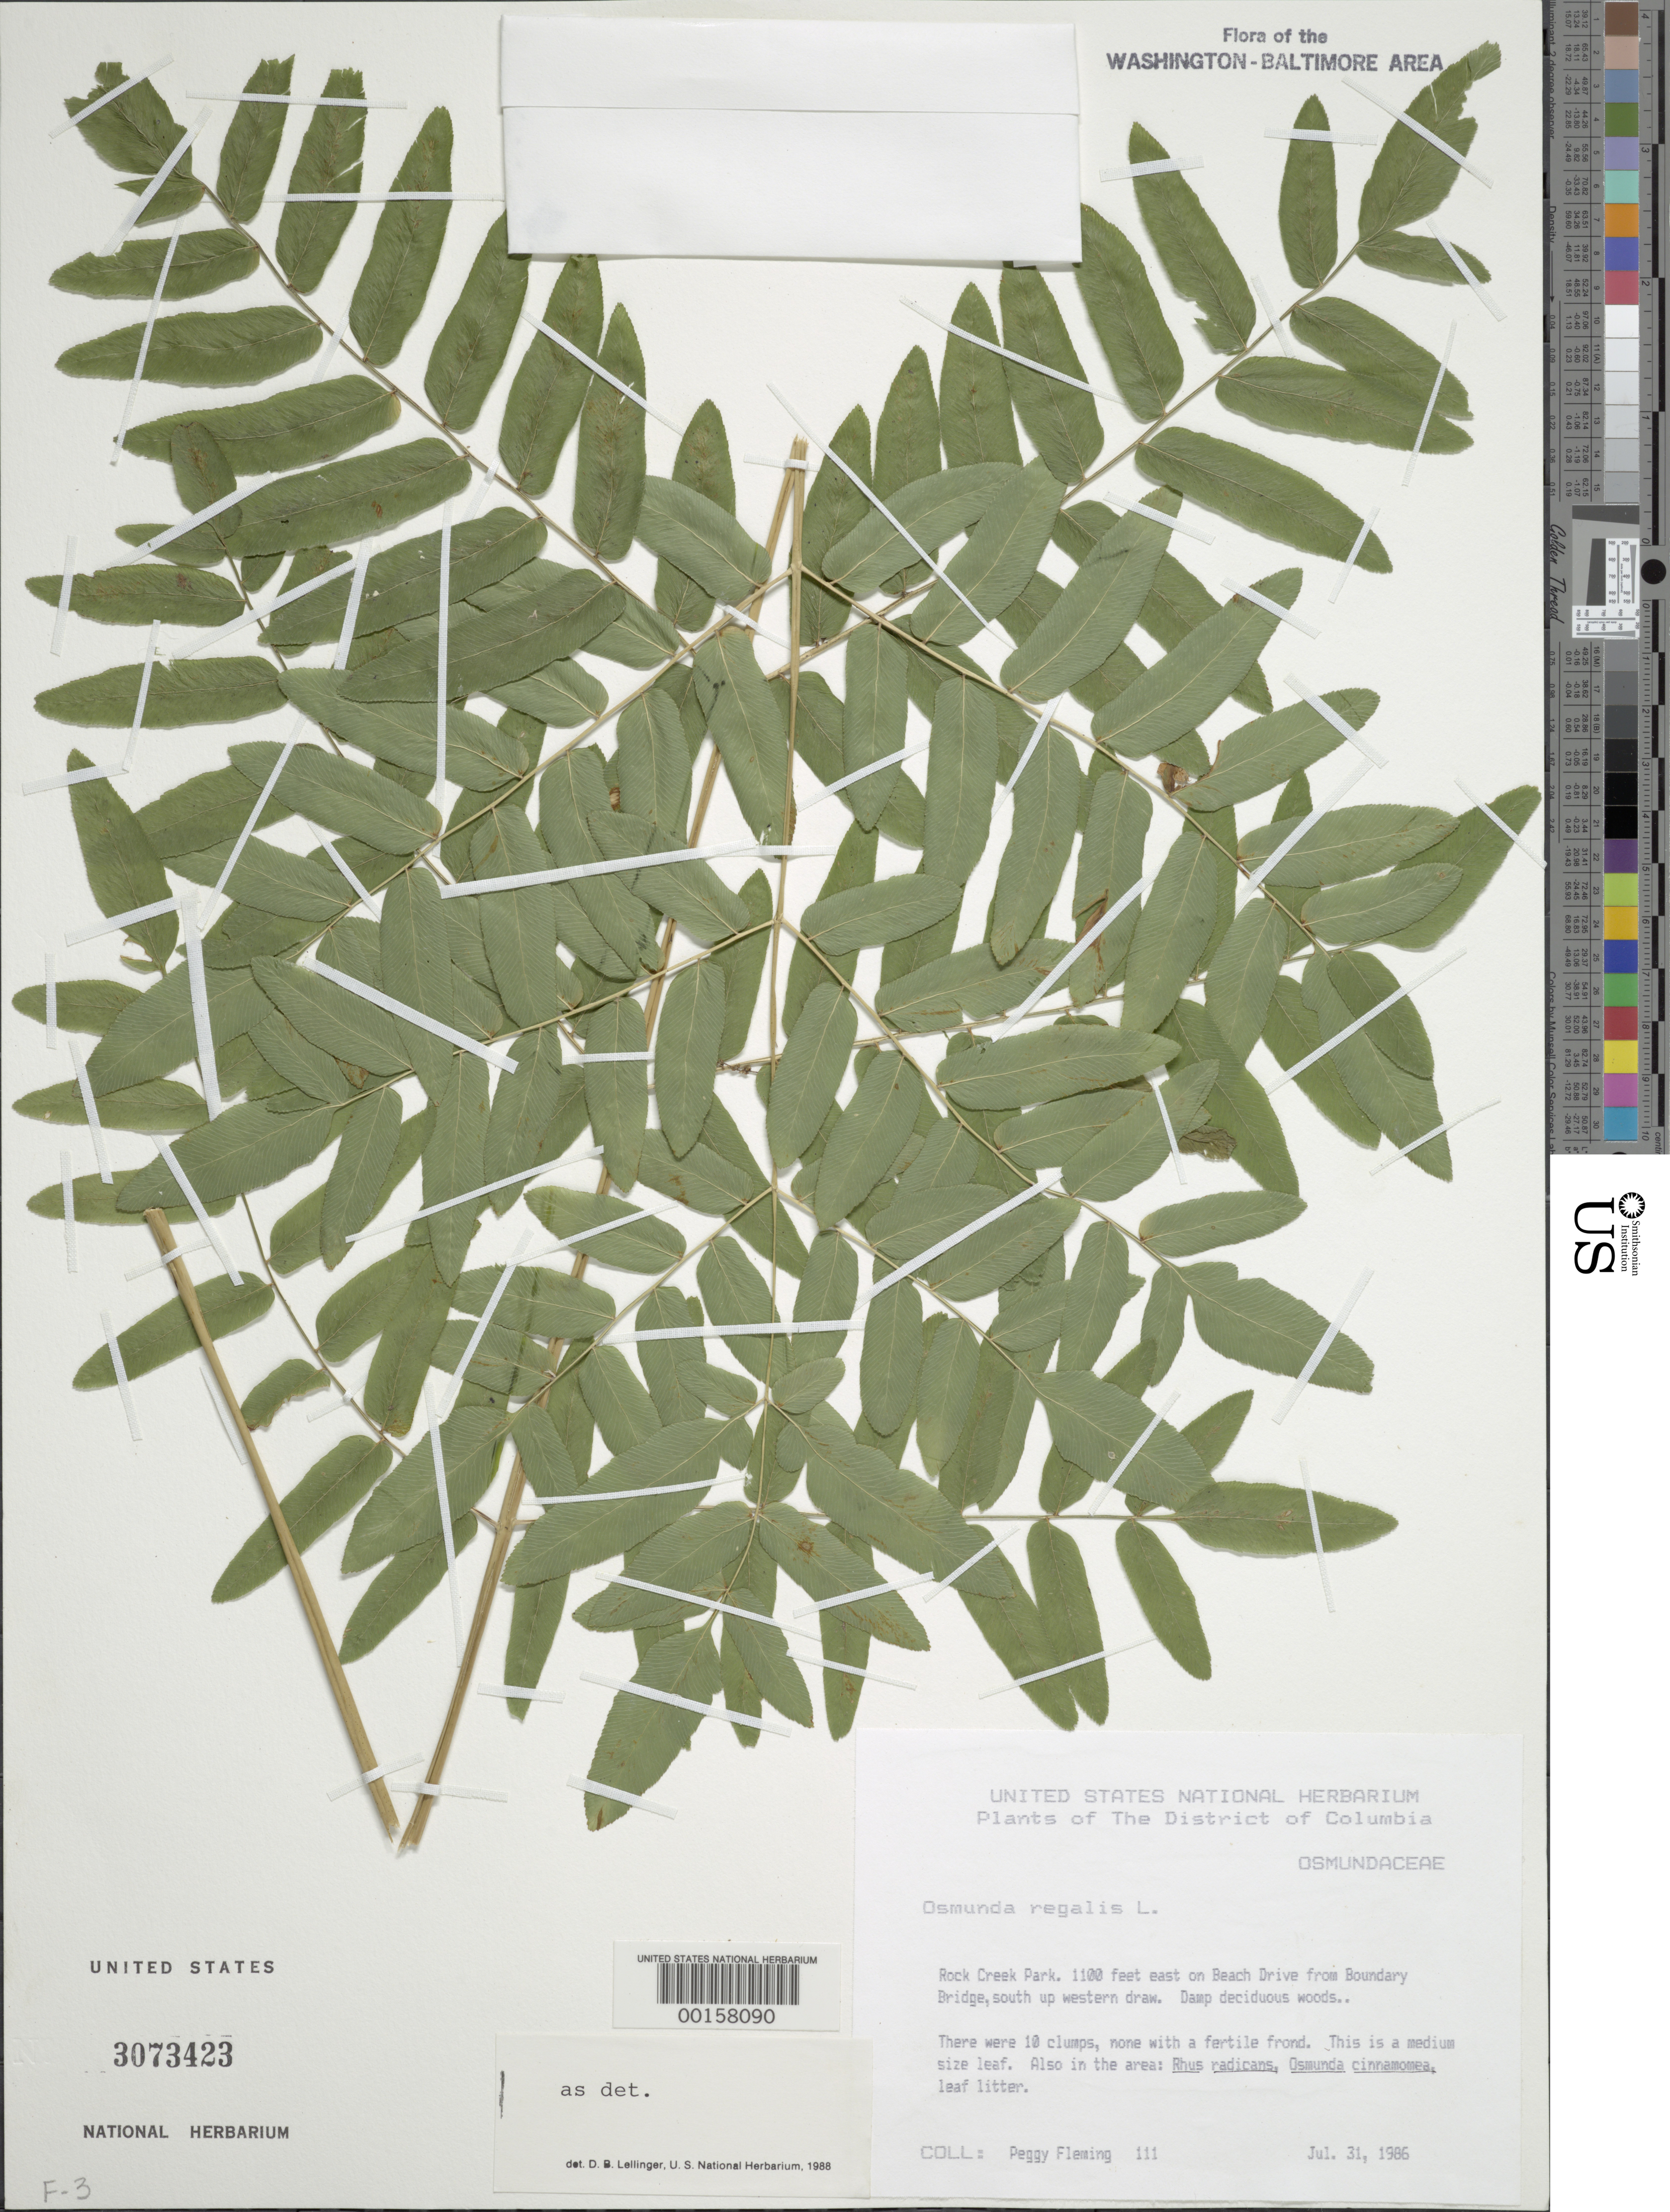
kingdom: Plantae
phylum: Tracheophyta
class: Polypodiopsida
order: Osmundales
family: Osmundaceae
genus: Osmunda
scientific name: Osmunda regalis var. spectabilis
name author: (Willd.) A. Gray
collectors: P. Fleming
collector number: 111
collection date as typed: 31 Jul 1986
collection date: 1986-07-31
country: United States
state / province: District of Columbia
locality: Rock Creek Park. 1100 feet east on Beach Drive from Boundary Bridge, south up western draw.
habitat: Damp deciduous woods.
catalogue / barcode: US 3073423